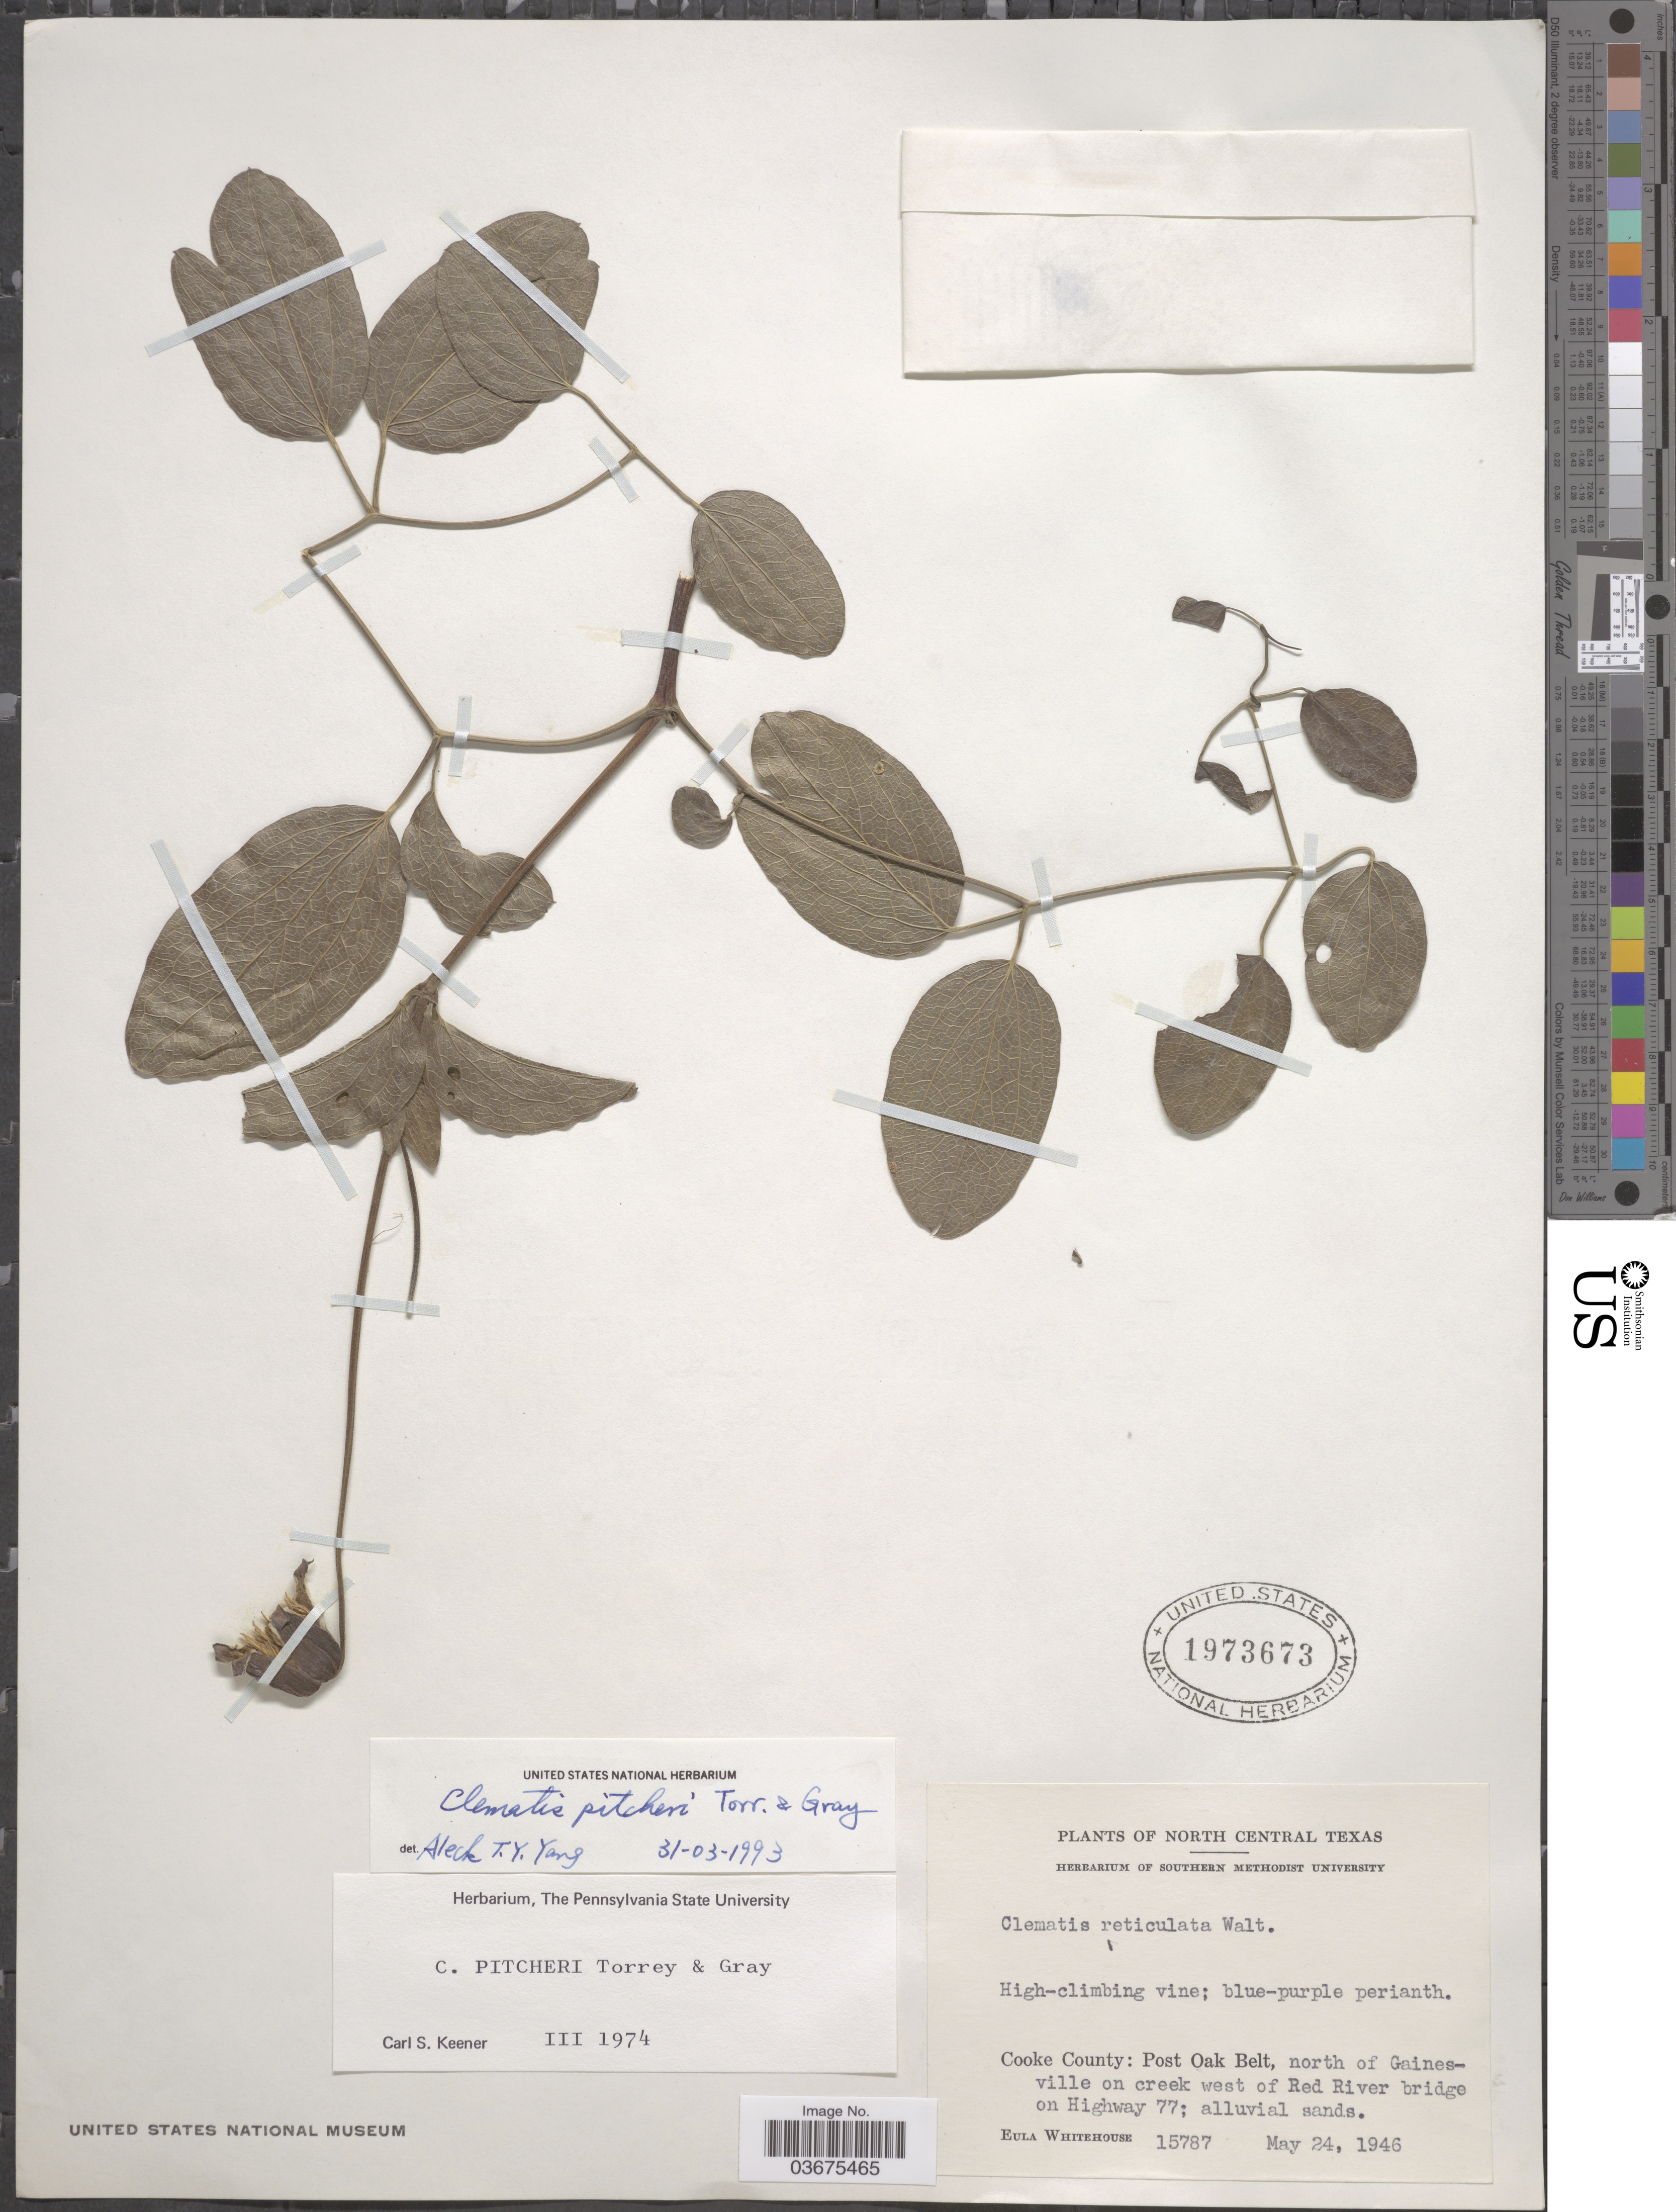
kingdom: Plantae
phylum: Tracheophyta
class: Magnoliopsida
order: Ranunculales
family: Ranunculaceae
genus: Clematis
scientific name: Clematis pitcheri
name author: Torr. & A. Gray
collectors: E. Whitehouse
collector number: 15787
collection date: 1946-05-24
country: United States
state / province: Texas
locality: North Central Texas. Cooke County: Post Oak Belt, north of Gainesville on creek west of Red River bridge on Highway 77.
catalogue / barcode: US 1973673